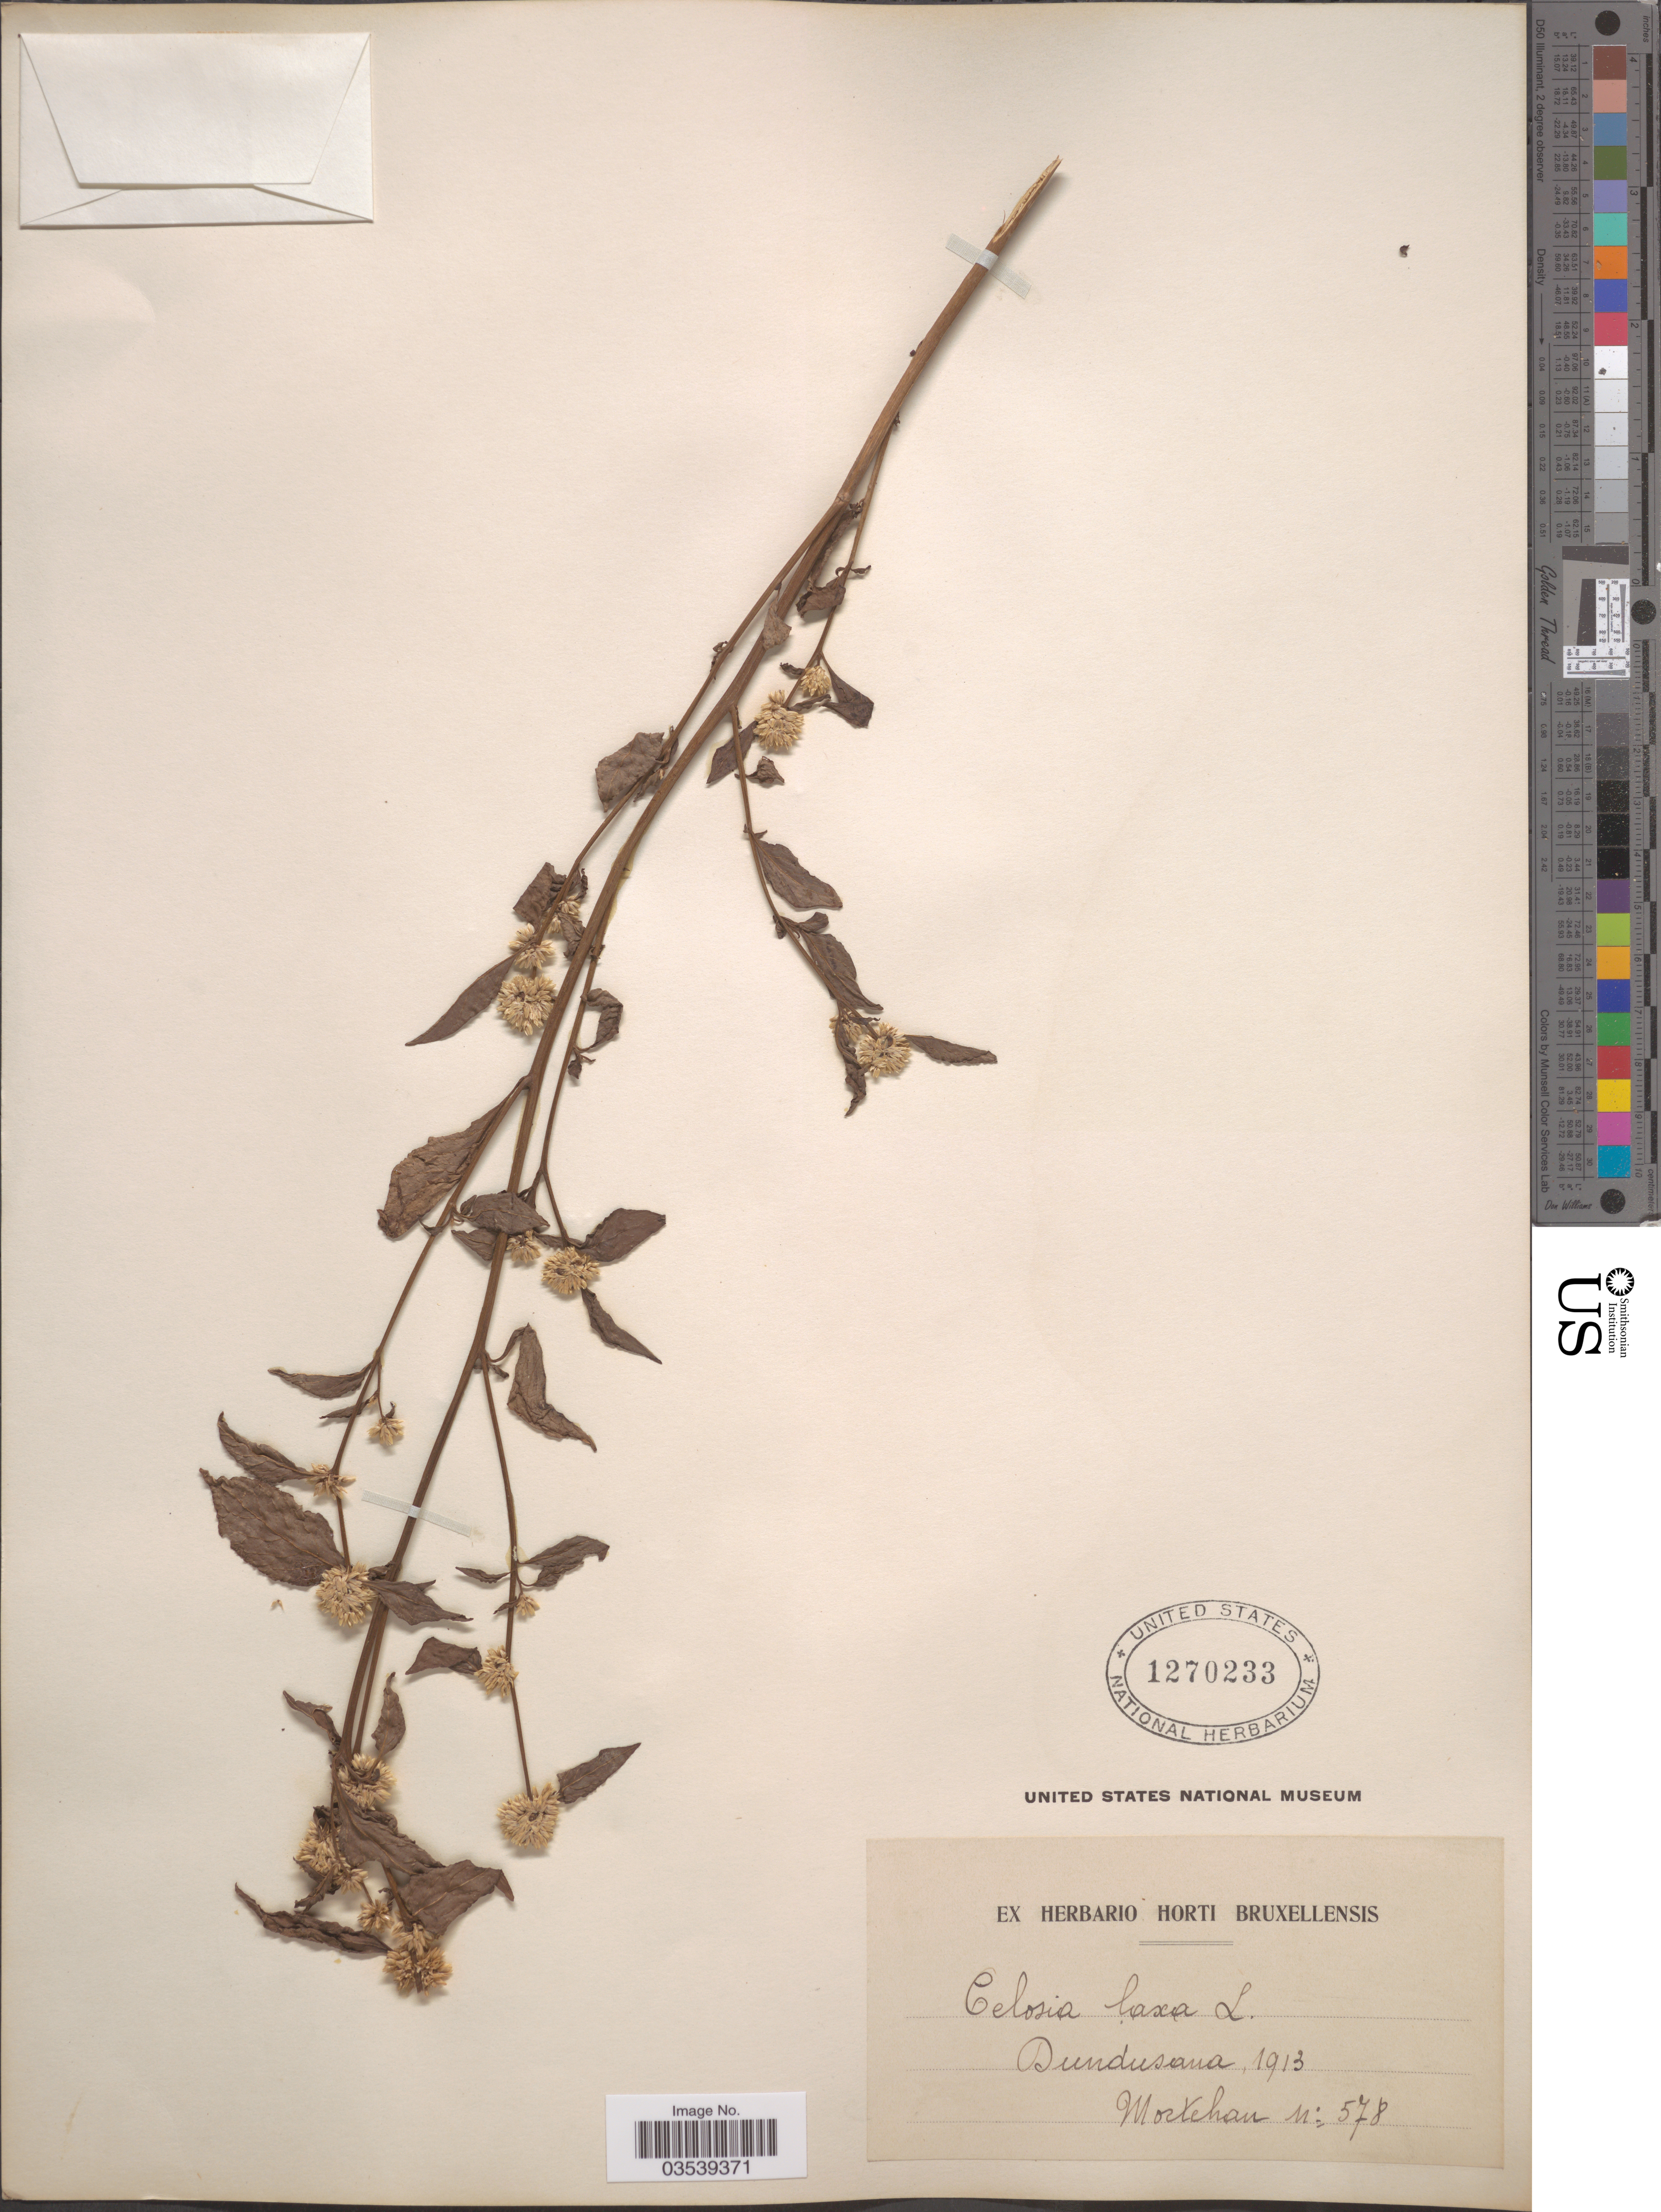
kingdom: Plantae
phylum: Tracheophyta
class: Magnoliopsida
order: Caryophyllales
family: Amaranthaceae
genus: Celosia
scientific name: Celosia laxa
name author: Schumach. & Thonn.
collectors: Mortehan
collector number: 578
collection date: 1913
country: Congo, Democratic Republic of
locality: Dundusana.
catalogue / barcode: US 1270233